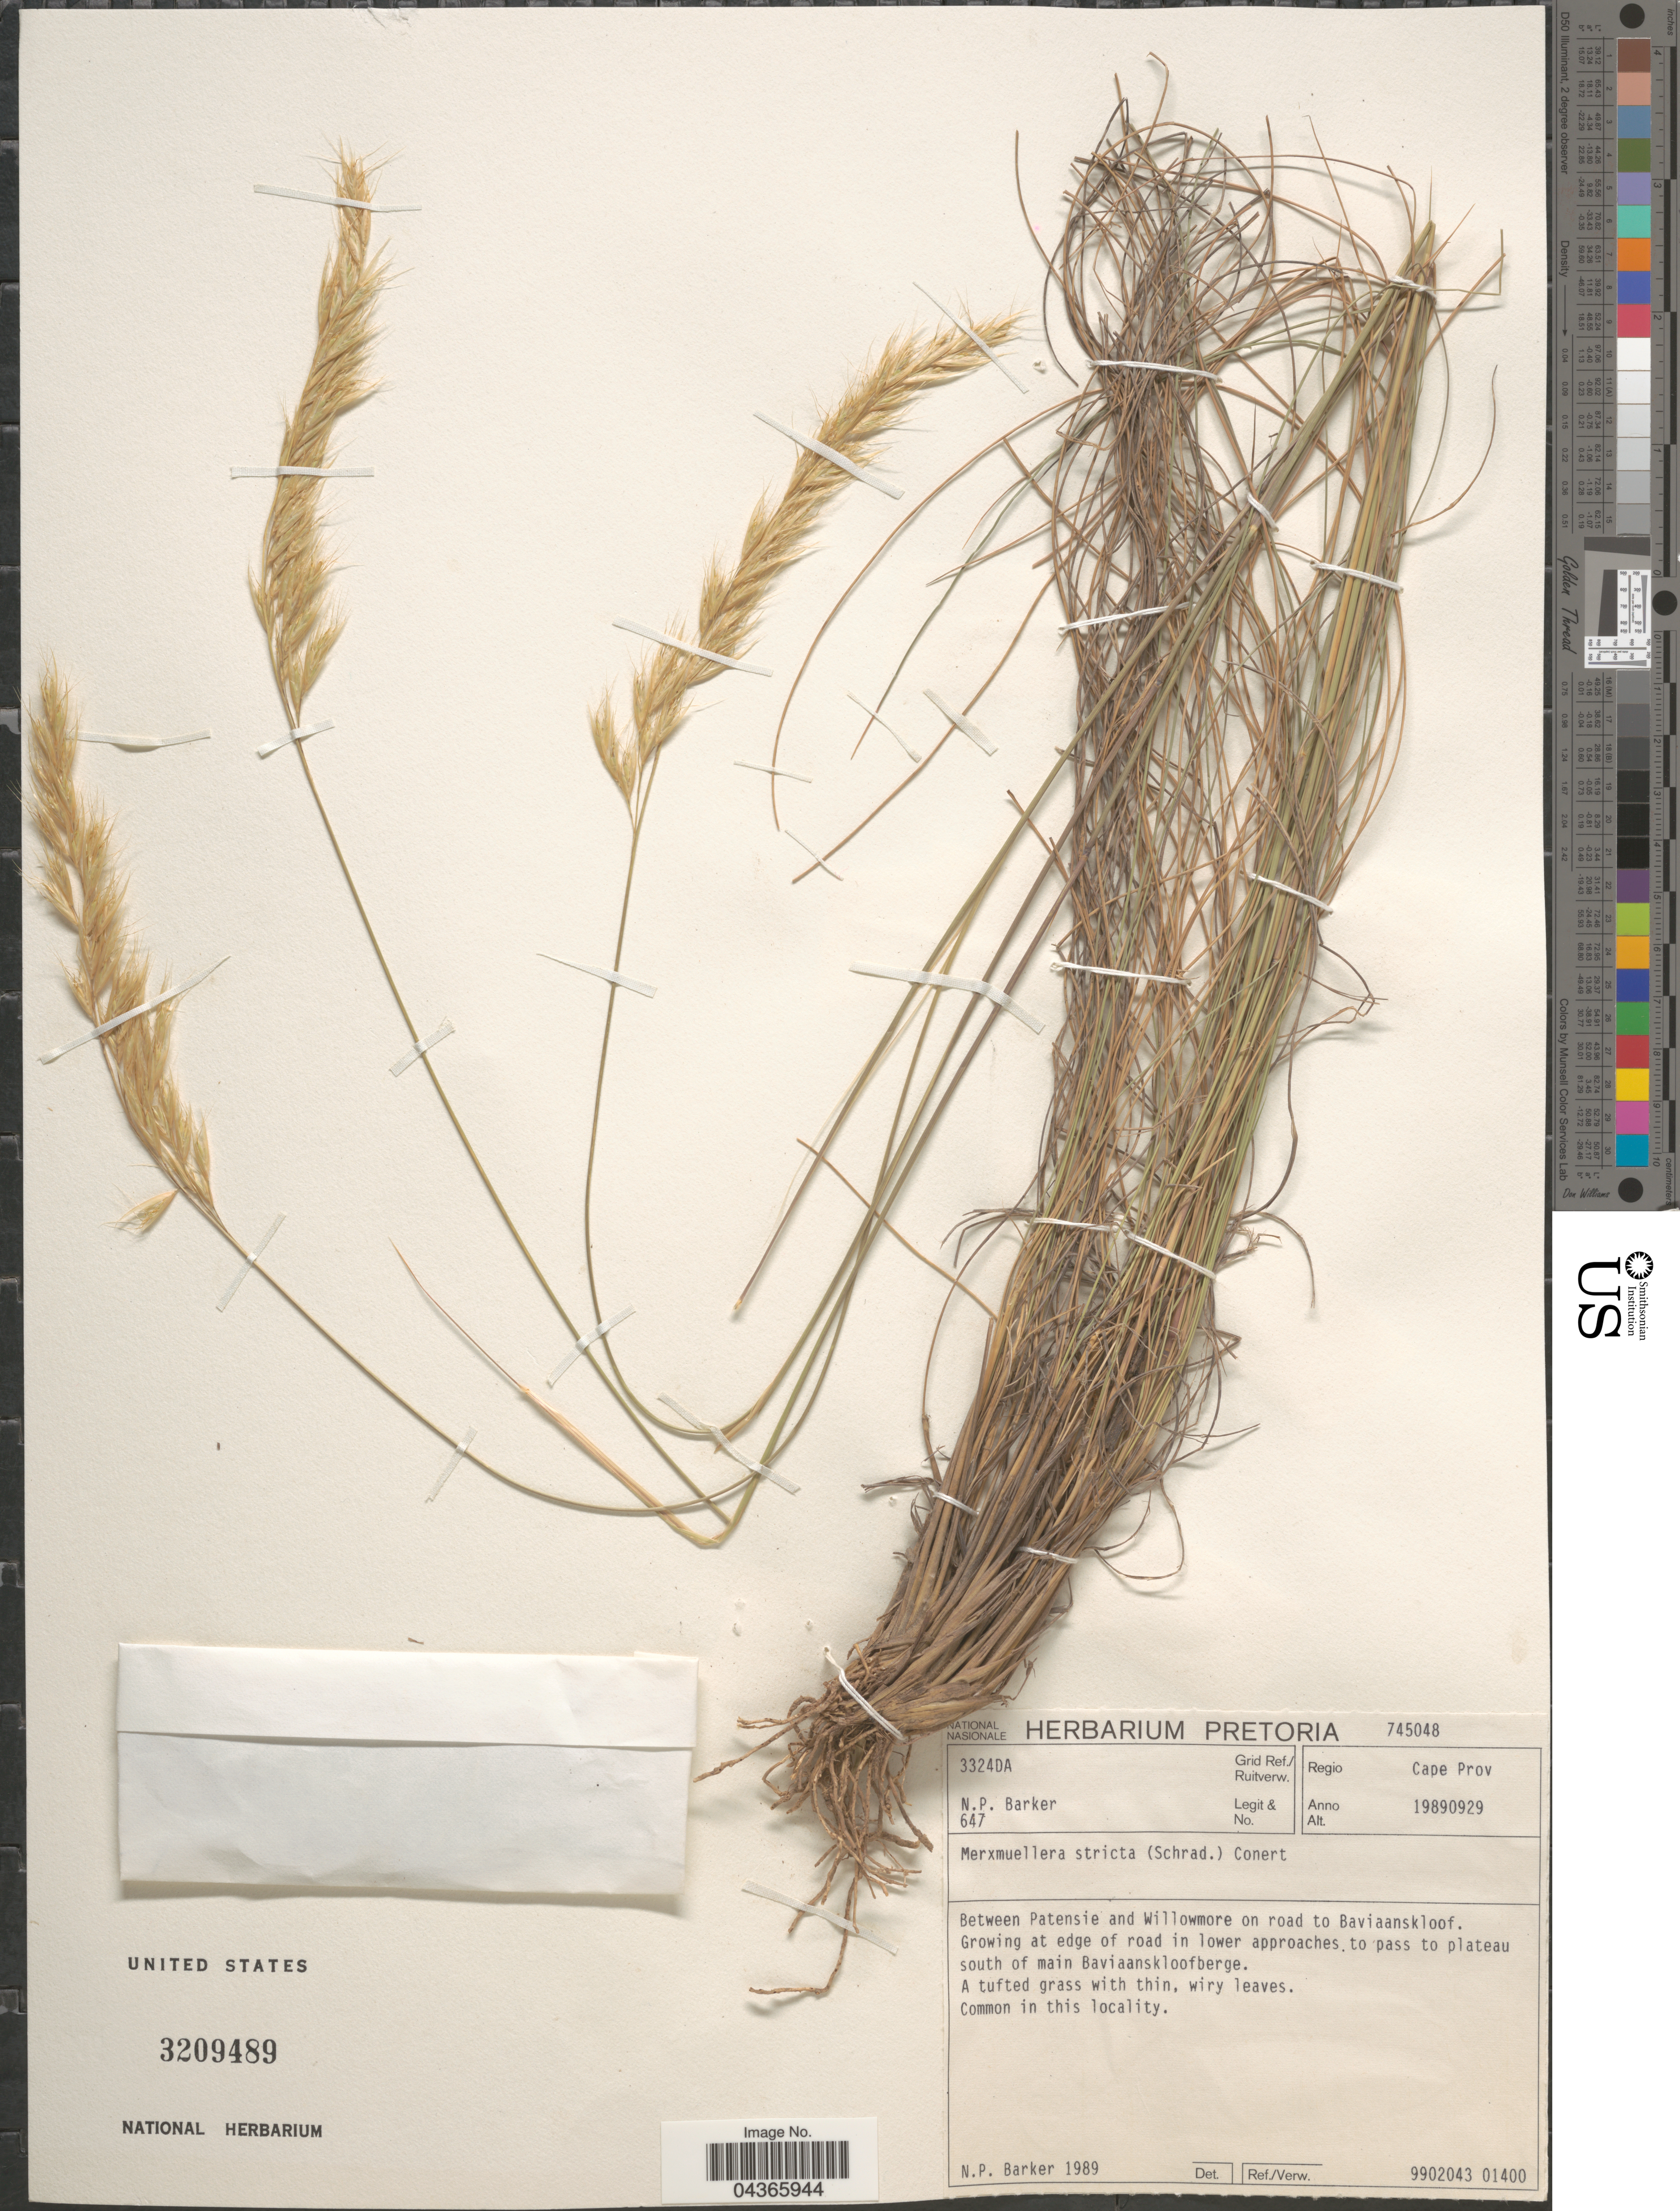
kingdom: Plantae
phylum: Tracheophyta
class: Liliopsida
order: Poales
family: Poaceae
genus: Tenaxia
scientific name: Tenaxia stricta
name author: (Schrad.) N.P. Barker & H.P. Linder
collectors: N. P. Barker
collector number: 647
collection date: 1989-09-29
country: South Africa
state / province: Eastern Cape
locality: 3324DA Grid Ref./ Ruitverw. Regio Cape Prov. Between Patensie and Willowmore on road to Baviaanskloof. Growing at edge of road in lower approaches to pass to plateau south of main Baviaanskloofberge.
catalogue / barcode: US 3209489